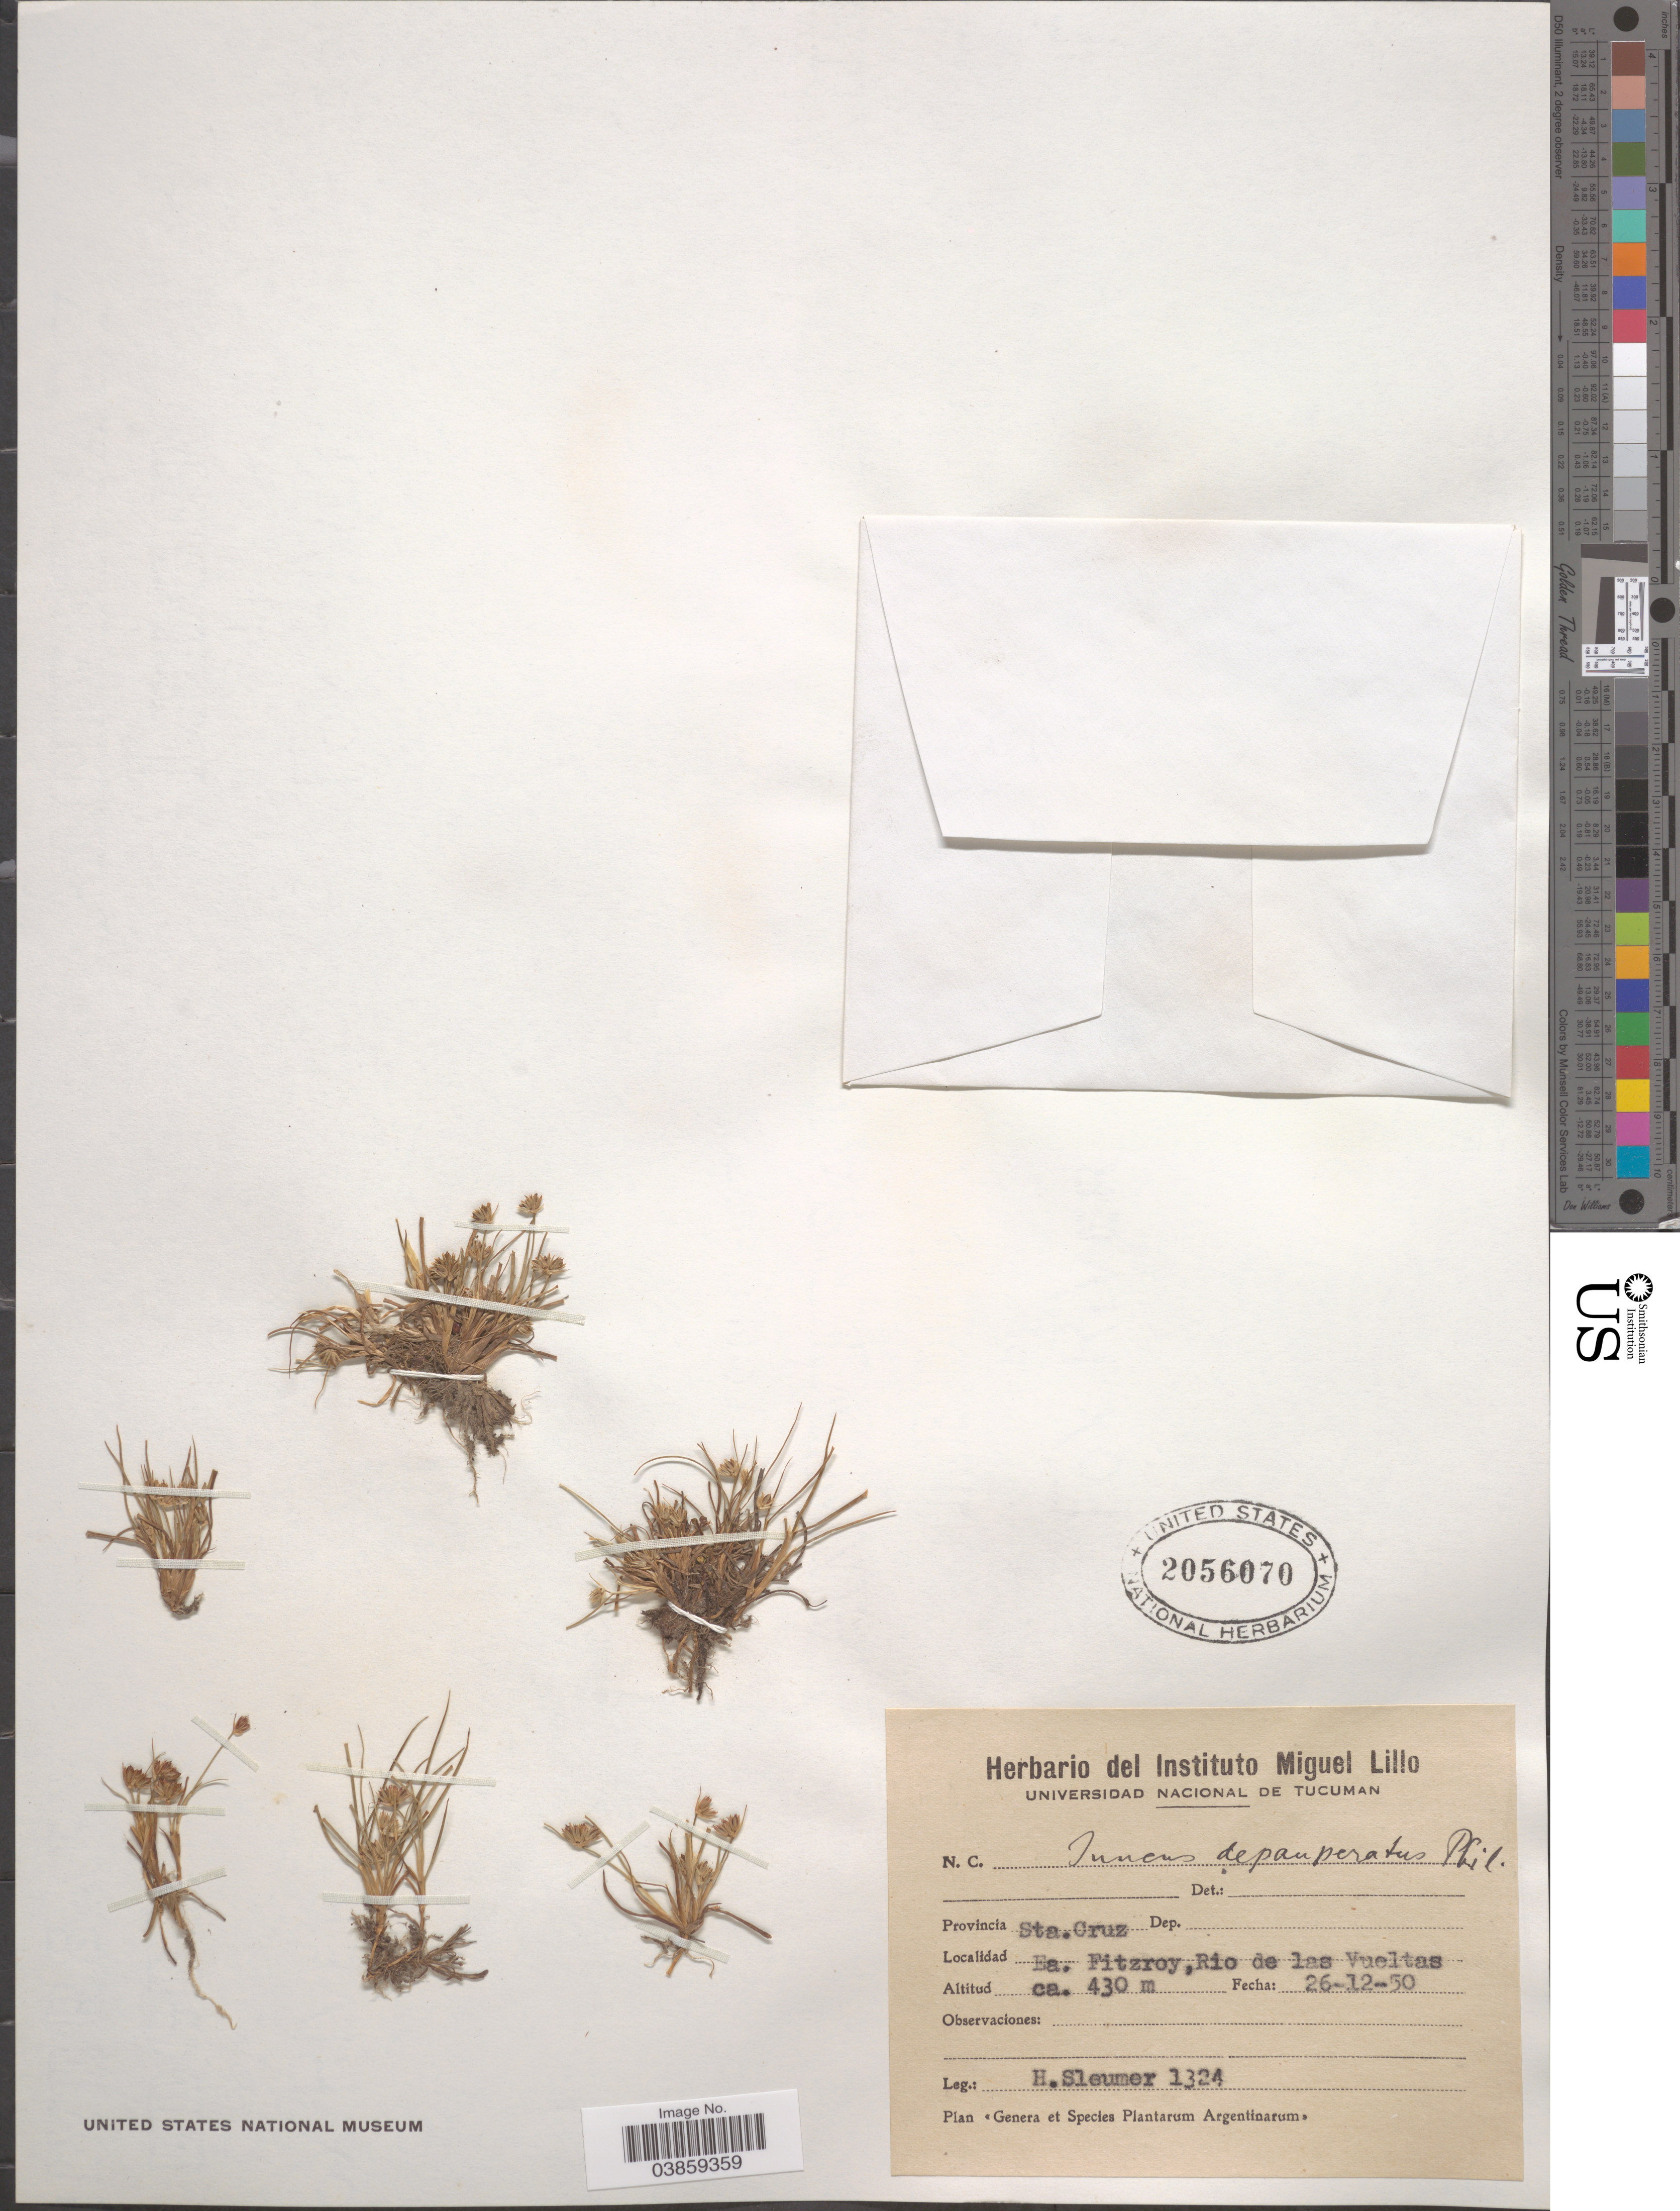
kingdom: Plantae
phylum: Tracheophyta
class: Liliopsida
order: Poales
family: Juncaceae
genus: Juncus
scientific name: Juncus depauperatus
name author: Ten.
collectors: H. O. Sleumer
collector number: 1324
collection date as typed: Transcribed d/m/y: 26/12/50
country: Argentina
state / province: Santa Cruz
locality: Ea. Fitzroy, Rio de las Vueltas.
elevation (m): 430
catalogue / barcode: US 2056070